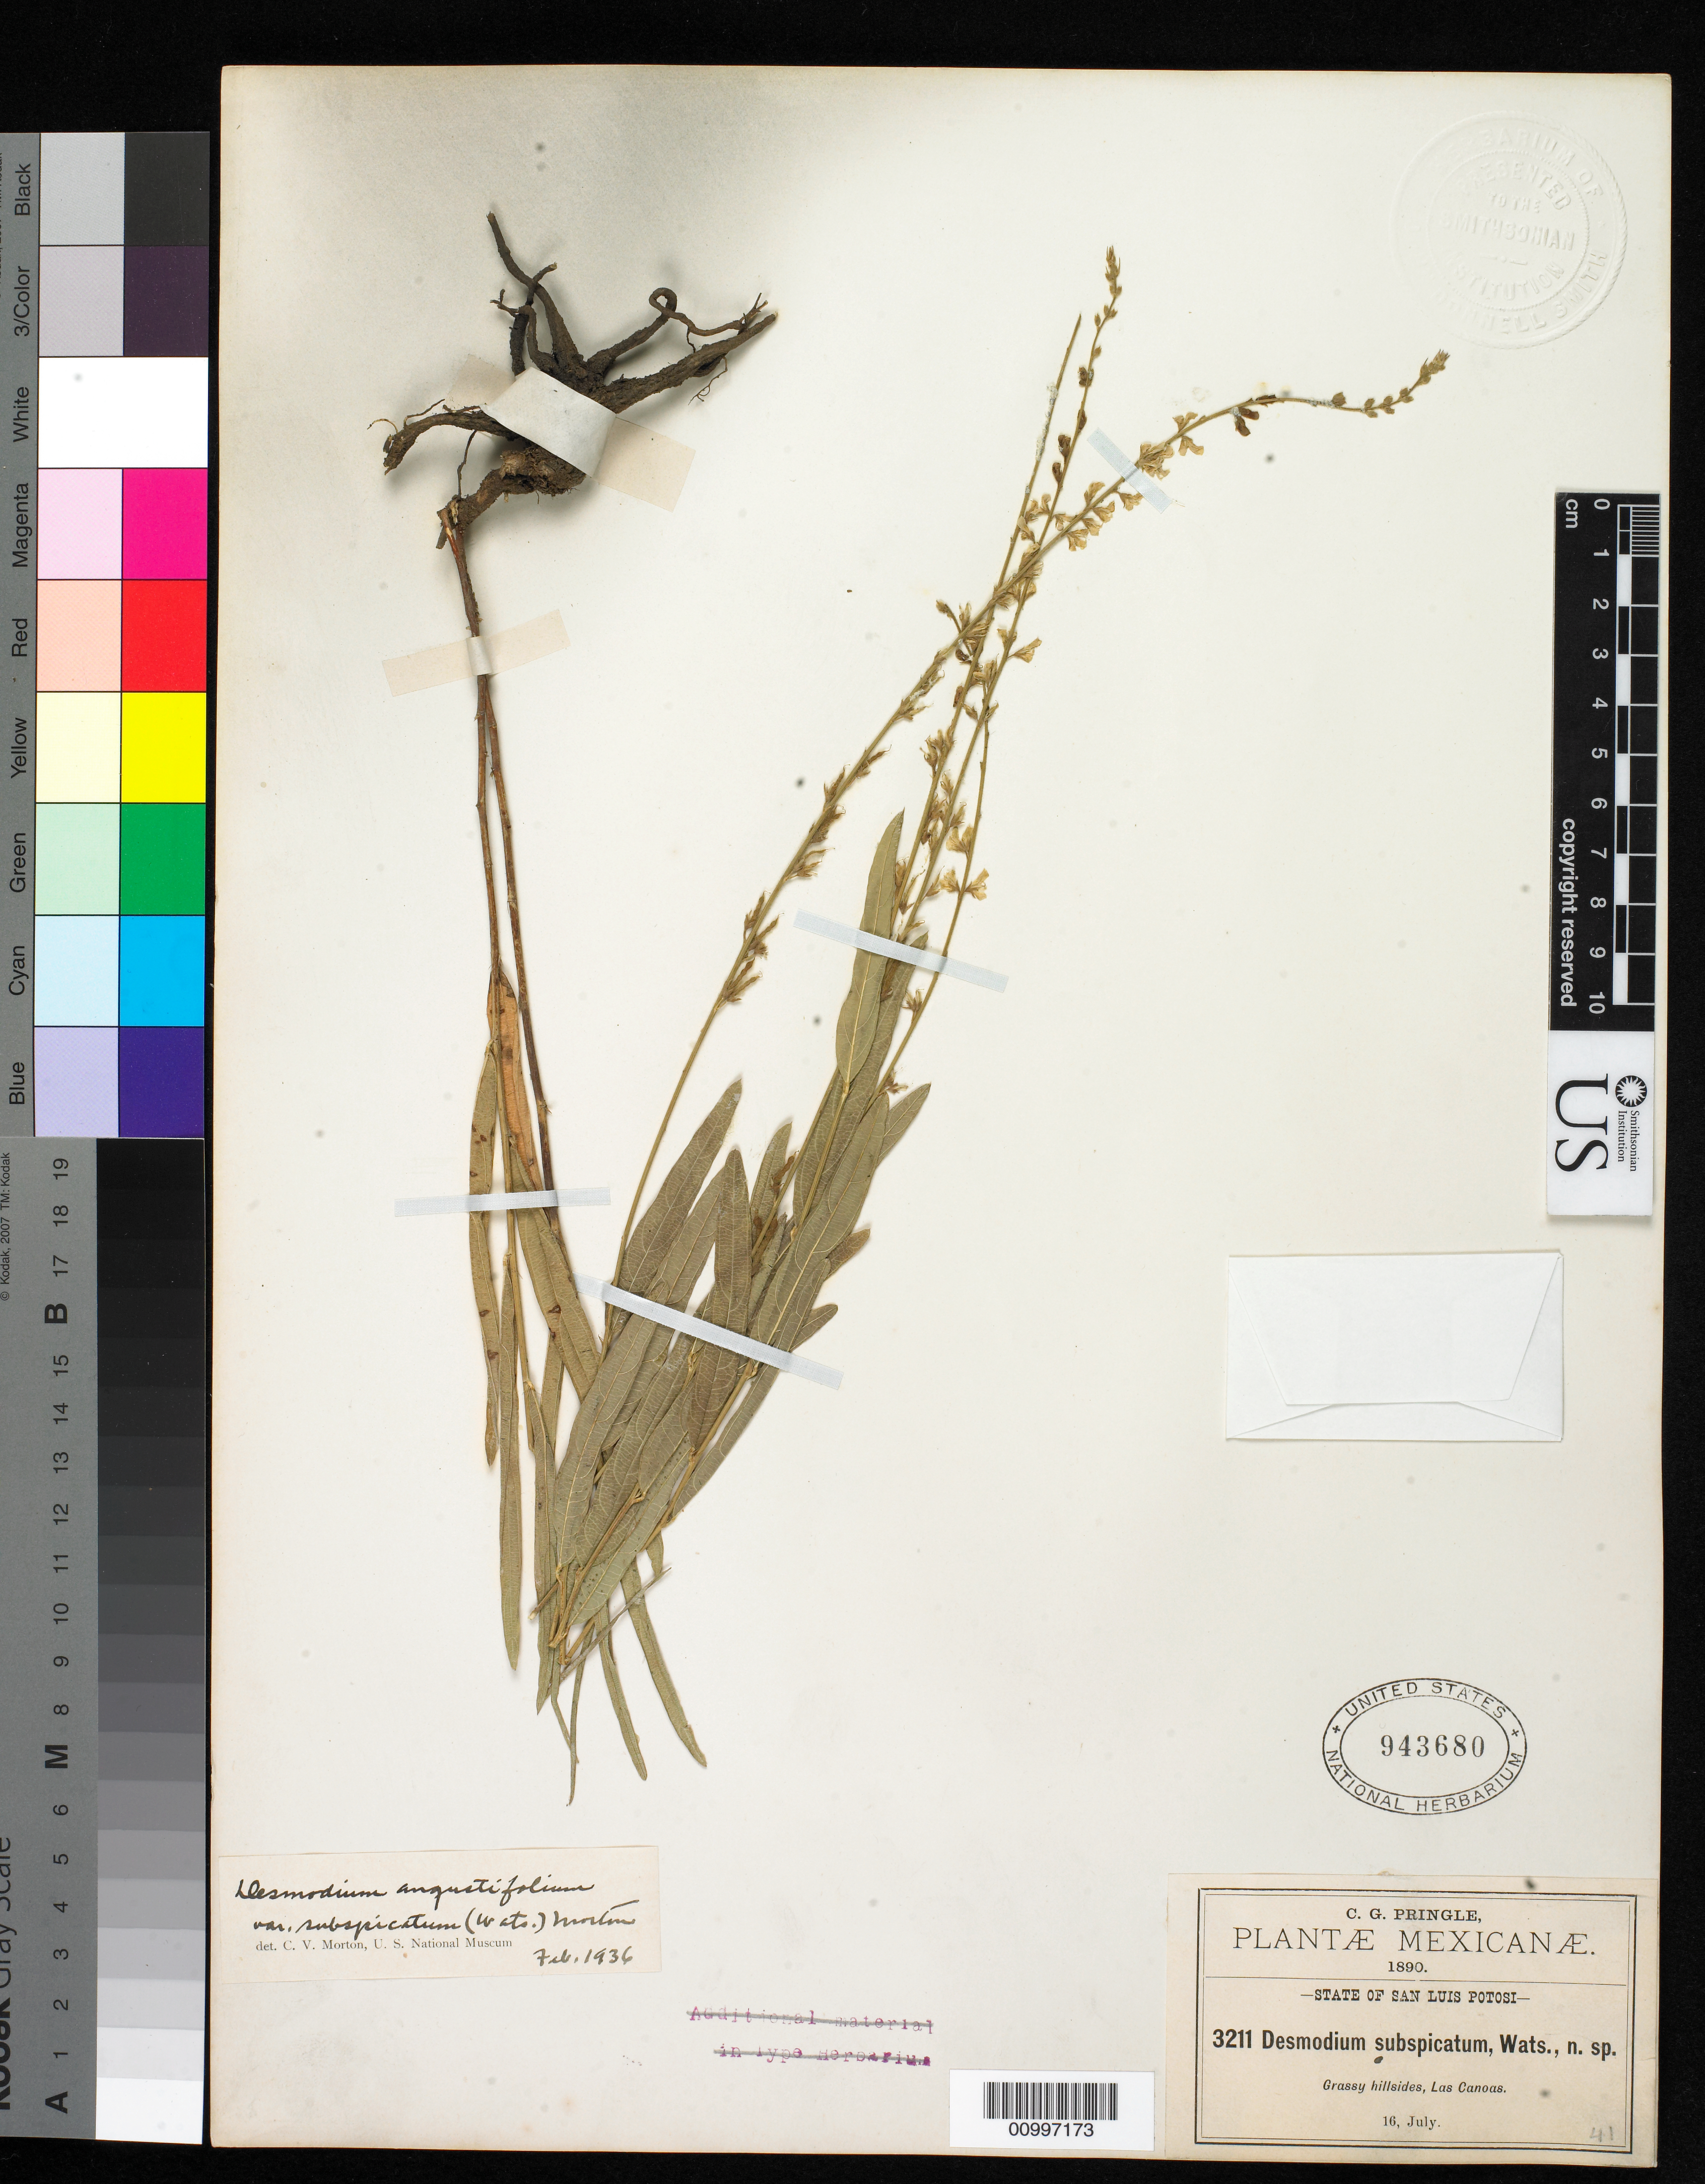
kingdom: Plantae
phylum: Tracheophyta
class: Magnoliopsida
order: Fabales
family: Fabaceae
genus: Desmodium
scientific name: Desmodium subspicatum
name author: S. Watson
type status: Isotype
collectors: C. G. Pringle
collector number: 3211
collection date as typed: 16 Jul 1890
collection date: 1890-07-16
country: Mexico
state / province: San Luis Potosí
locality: Las Canoas.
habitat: Grassy hillsides.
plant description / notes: From the herbarium of J. Donnell Smith.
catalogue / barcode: US 943680